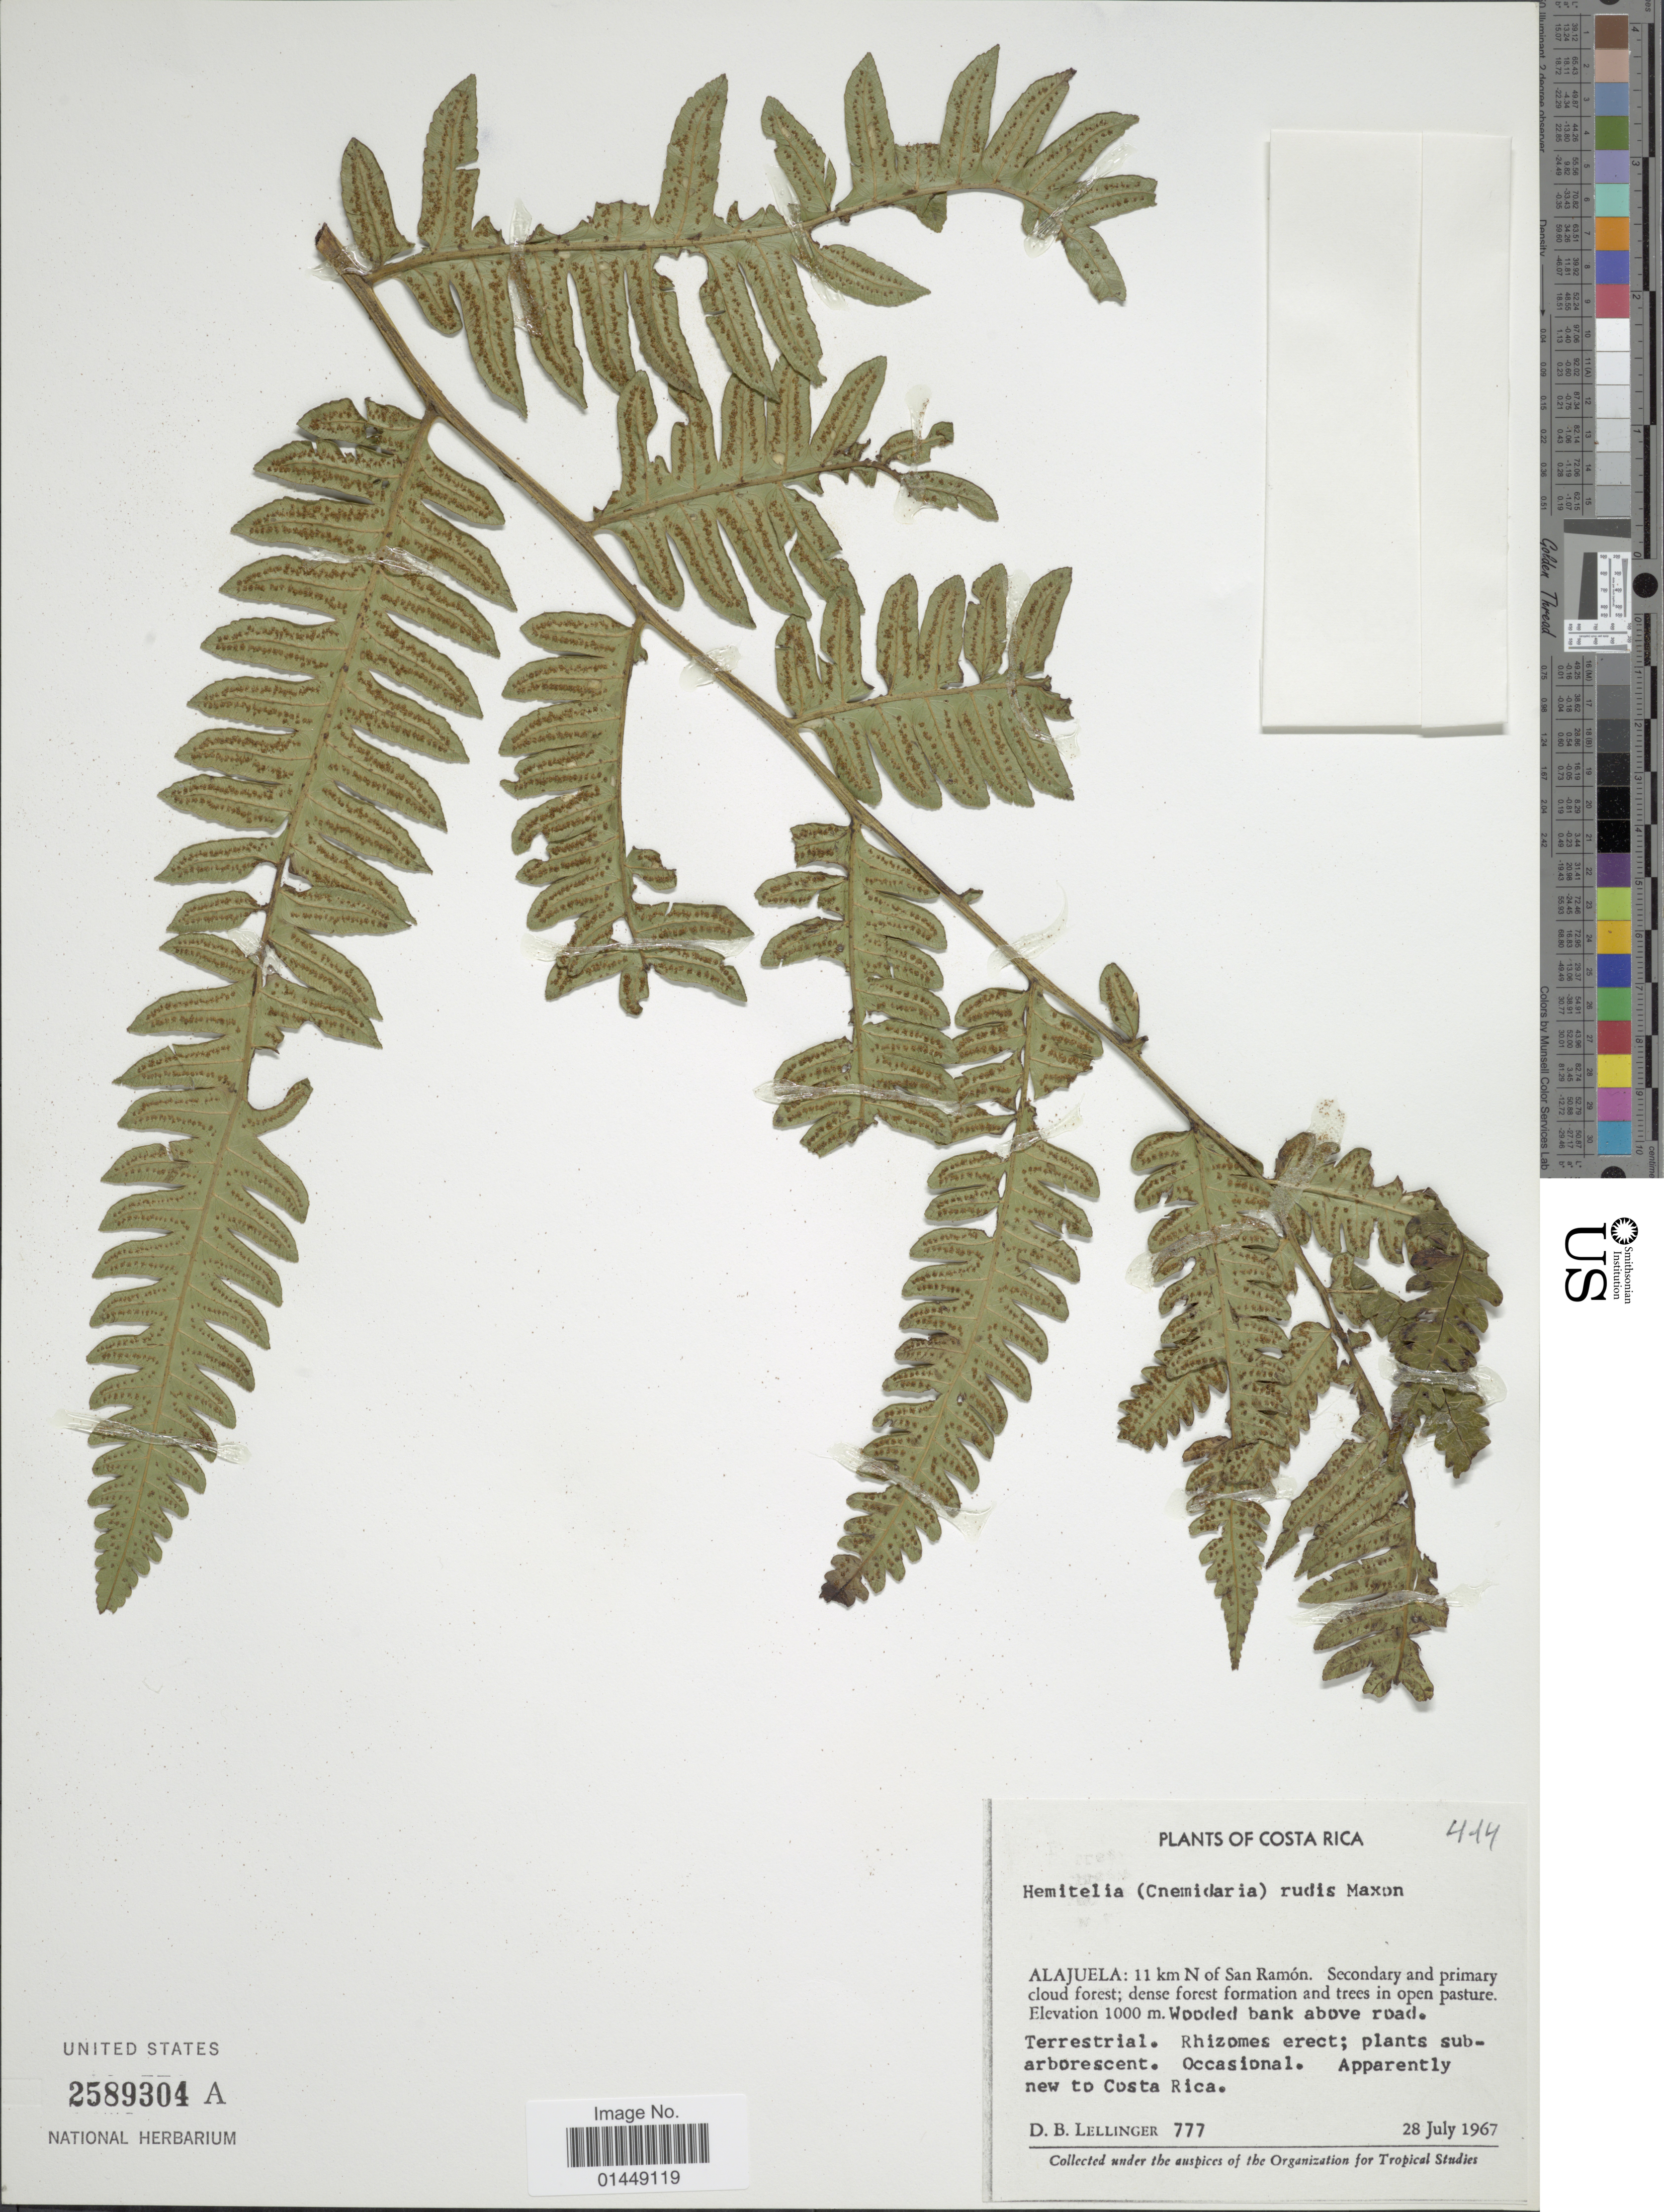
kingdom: Plantae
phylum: Tracheophyta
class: Polypodiopsida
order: Cyatheales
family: Cyatheaceae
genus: Cyathea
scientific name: Cyathea mutica var. grandis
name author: (Maxon) Lehnert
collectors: D. B. Lellinger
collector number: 777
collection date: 1967-07-28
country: Costa Rica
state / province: Alajuela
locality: Alajuela: 11 km N of San Ramón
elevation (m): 1000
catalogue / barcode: US 2589304A